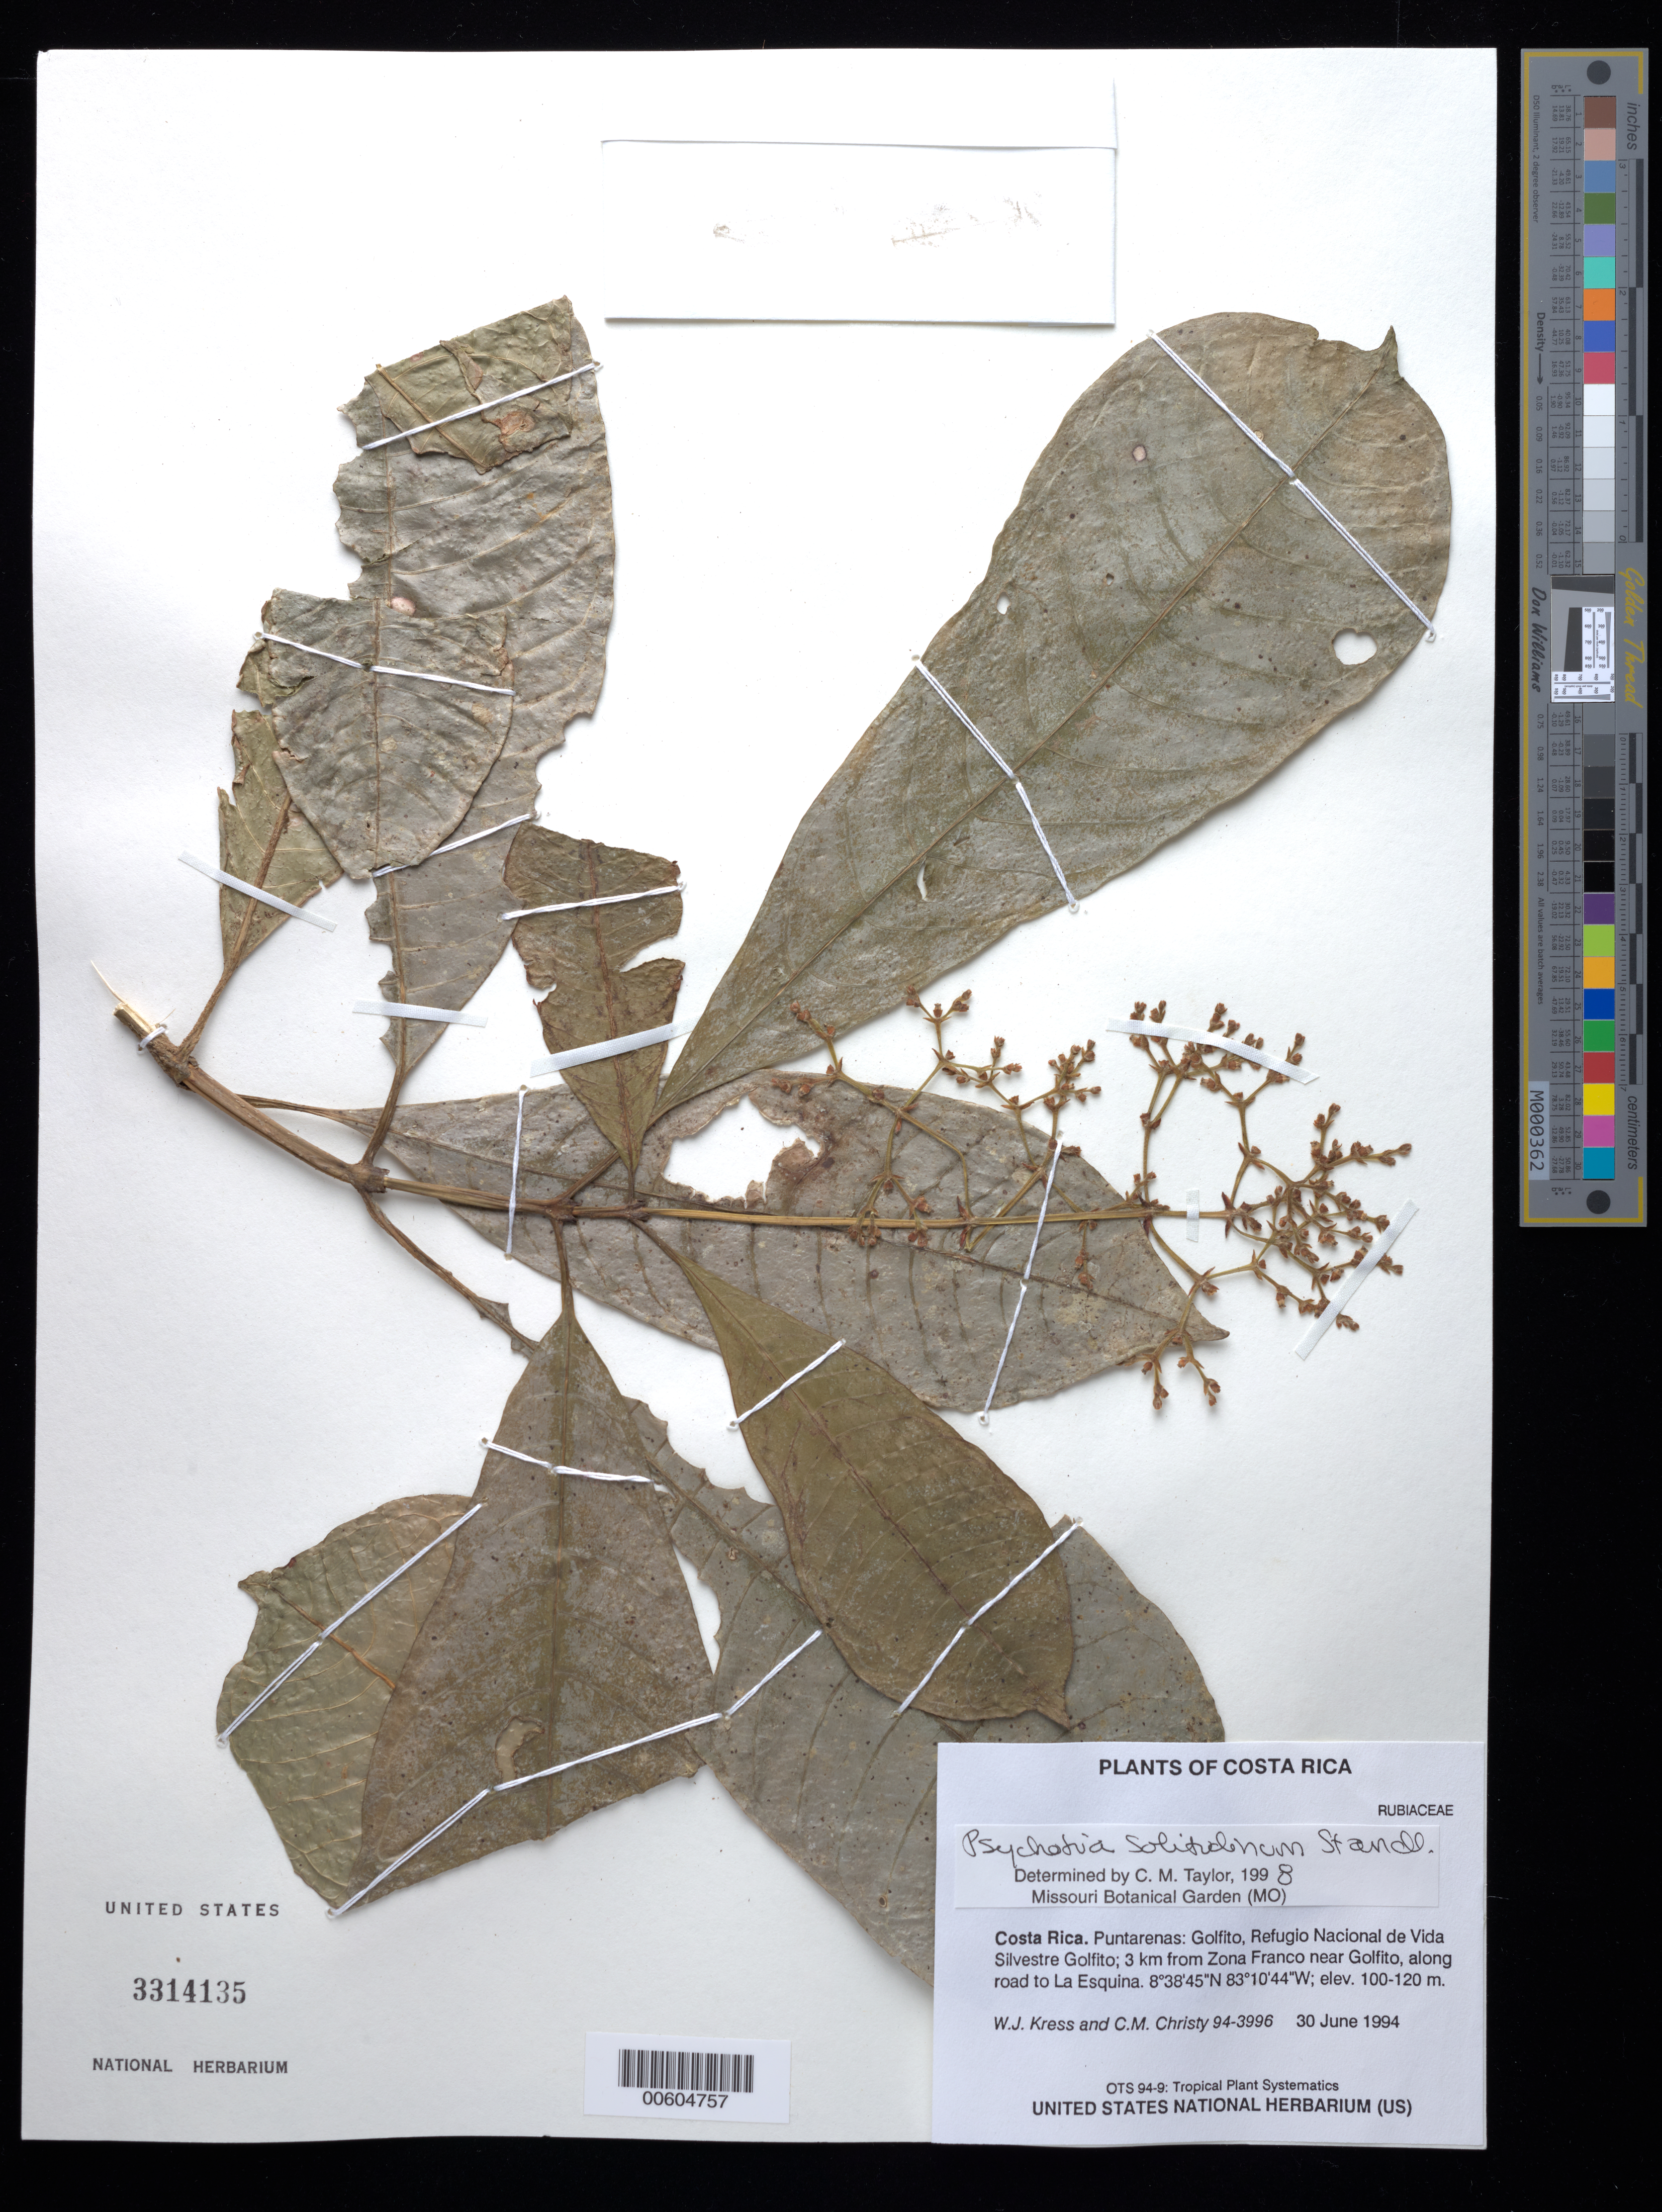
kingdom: Plantae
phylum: Tracheophyta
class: Magnoliopsida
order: Gentianales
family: Rubiaceae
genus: Psychotria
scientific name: Psychotria solitudinum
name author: Standl.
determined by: Taylor, Charlotte M.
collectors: W. J. Kress & C. M. Christy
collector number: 94-3996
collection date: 1994-06-30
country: Costa Rica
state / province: Puntarenas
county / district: Golfito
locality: Refugio Nacional de Vida Silvestre Golfito; 3 km from Zona Franco near Golfito, along road to La Esquina.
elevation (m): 100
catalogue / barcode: US 3314135